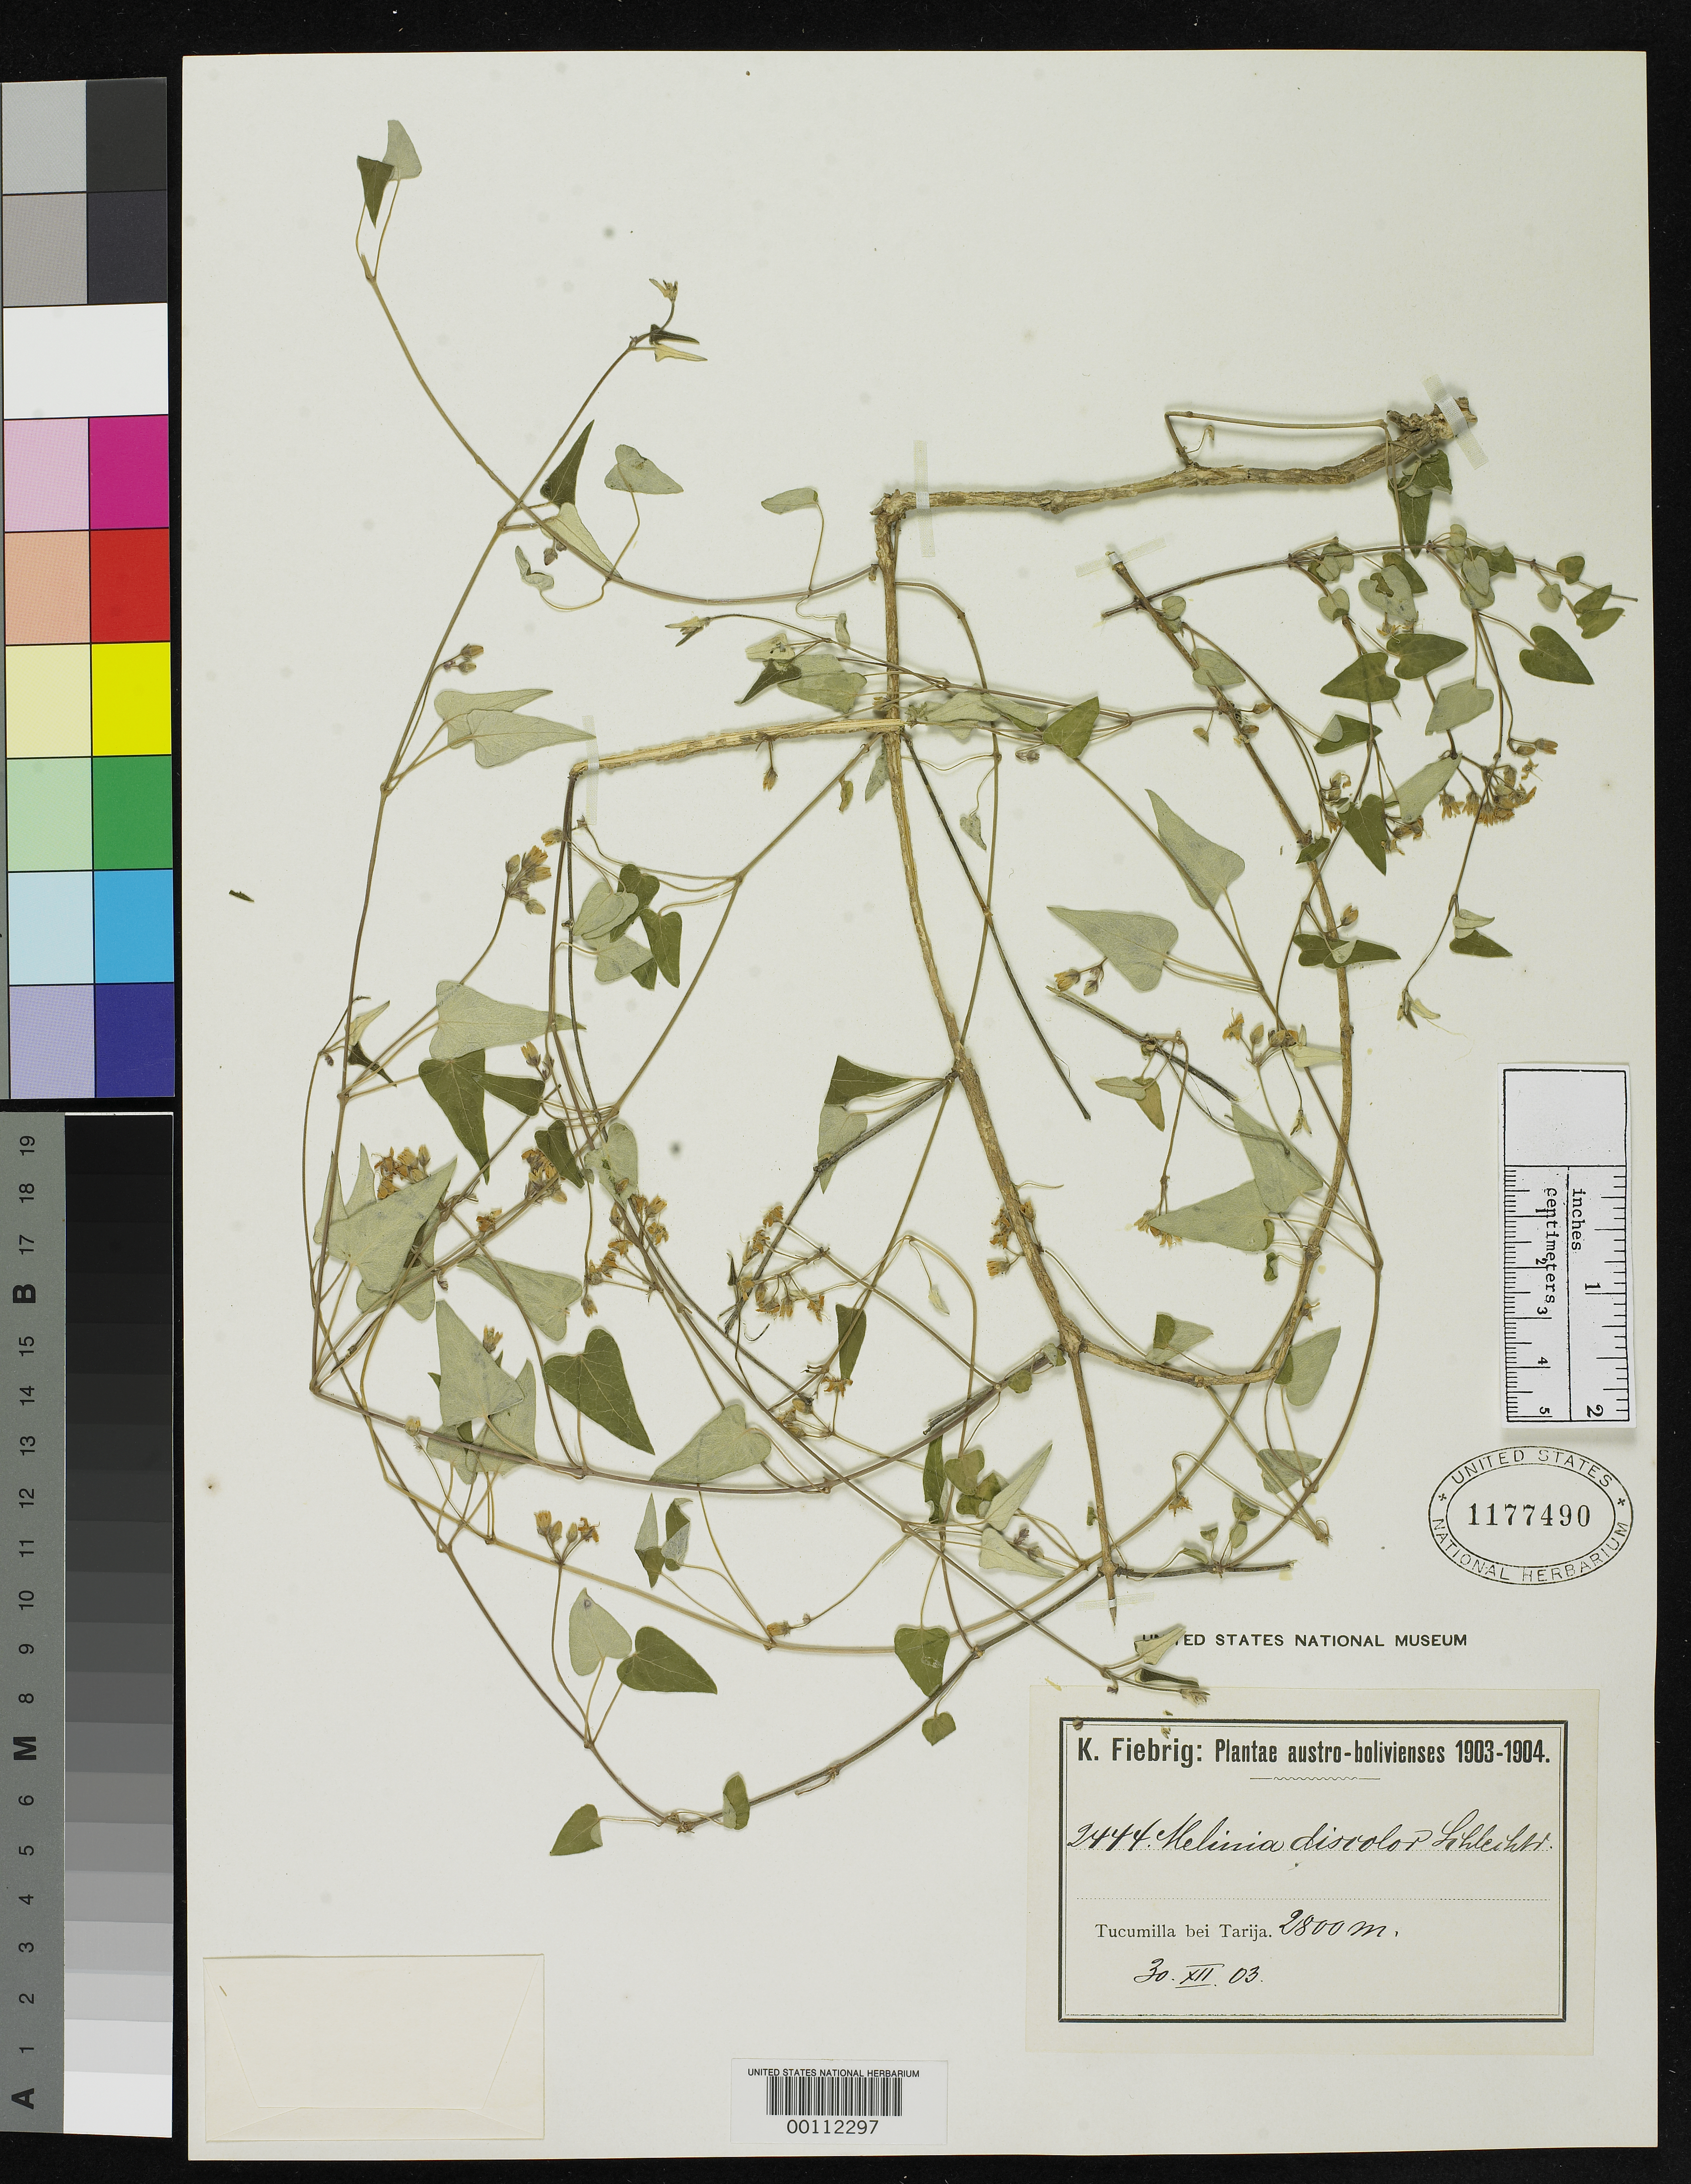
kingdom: Plantae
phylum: Tracheophyta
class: Magnoliopsida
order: Gentianales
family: Apocynaceae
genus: Melinia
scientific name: Melinia discolor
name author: Schltr.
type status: Isotype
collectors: K. Fiebrig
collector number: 2444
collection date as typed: Dec 1903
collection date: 1903-12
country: Bolivia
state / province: Tarija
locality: Tucumilla.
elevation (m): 2800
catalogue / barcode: US 1177490